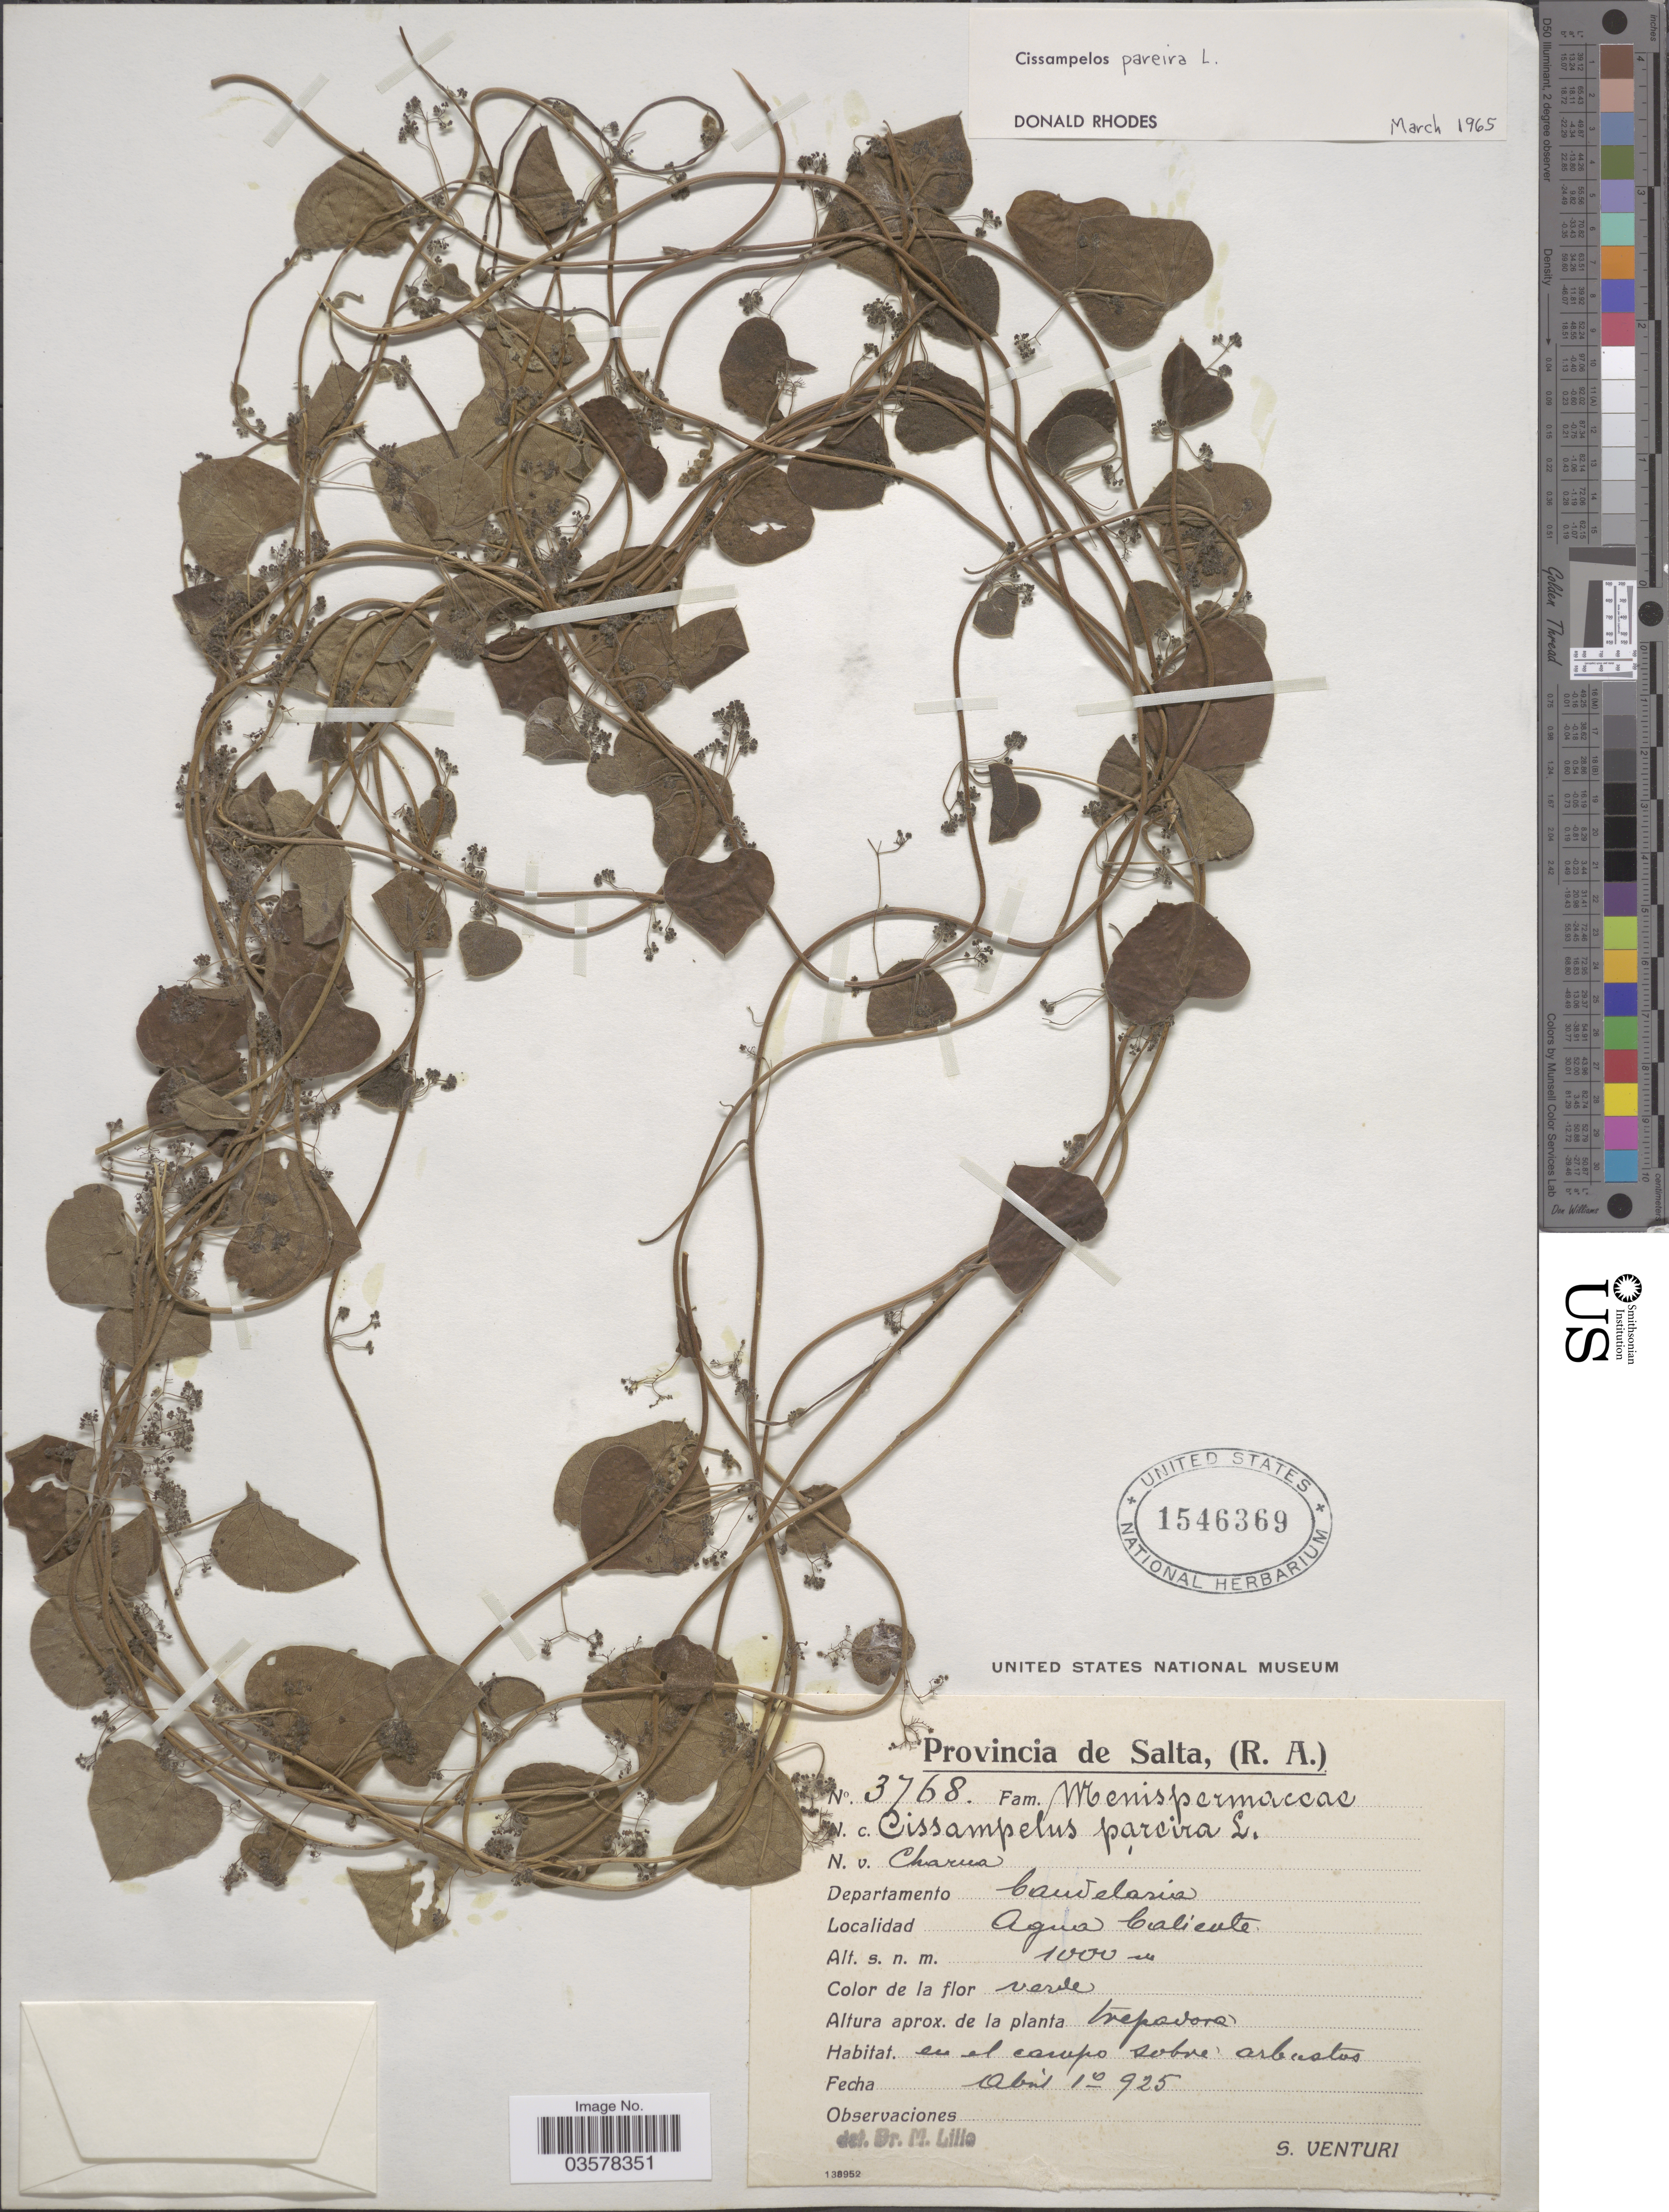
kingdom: Plantae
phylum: Tracheophyta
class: Magnoliopsida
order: Ranunculales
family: Menispermaceae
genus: Cissampelos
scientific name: Cissampelos pareira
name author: L.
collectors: S. Venturi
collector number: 3768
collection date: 1925-04-01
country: Argentina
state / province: Salta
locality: Departamento Candelaria. Agua Caliente.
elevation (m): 1000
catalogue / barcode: US 1546369